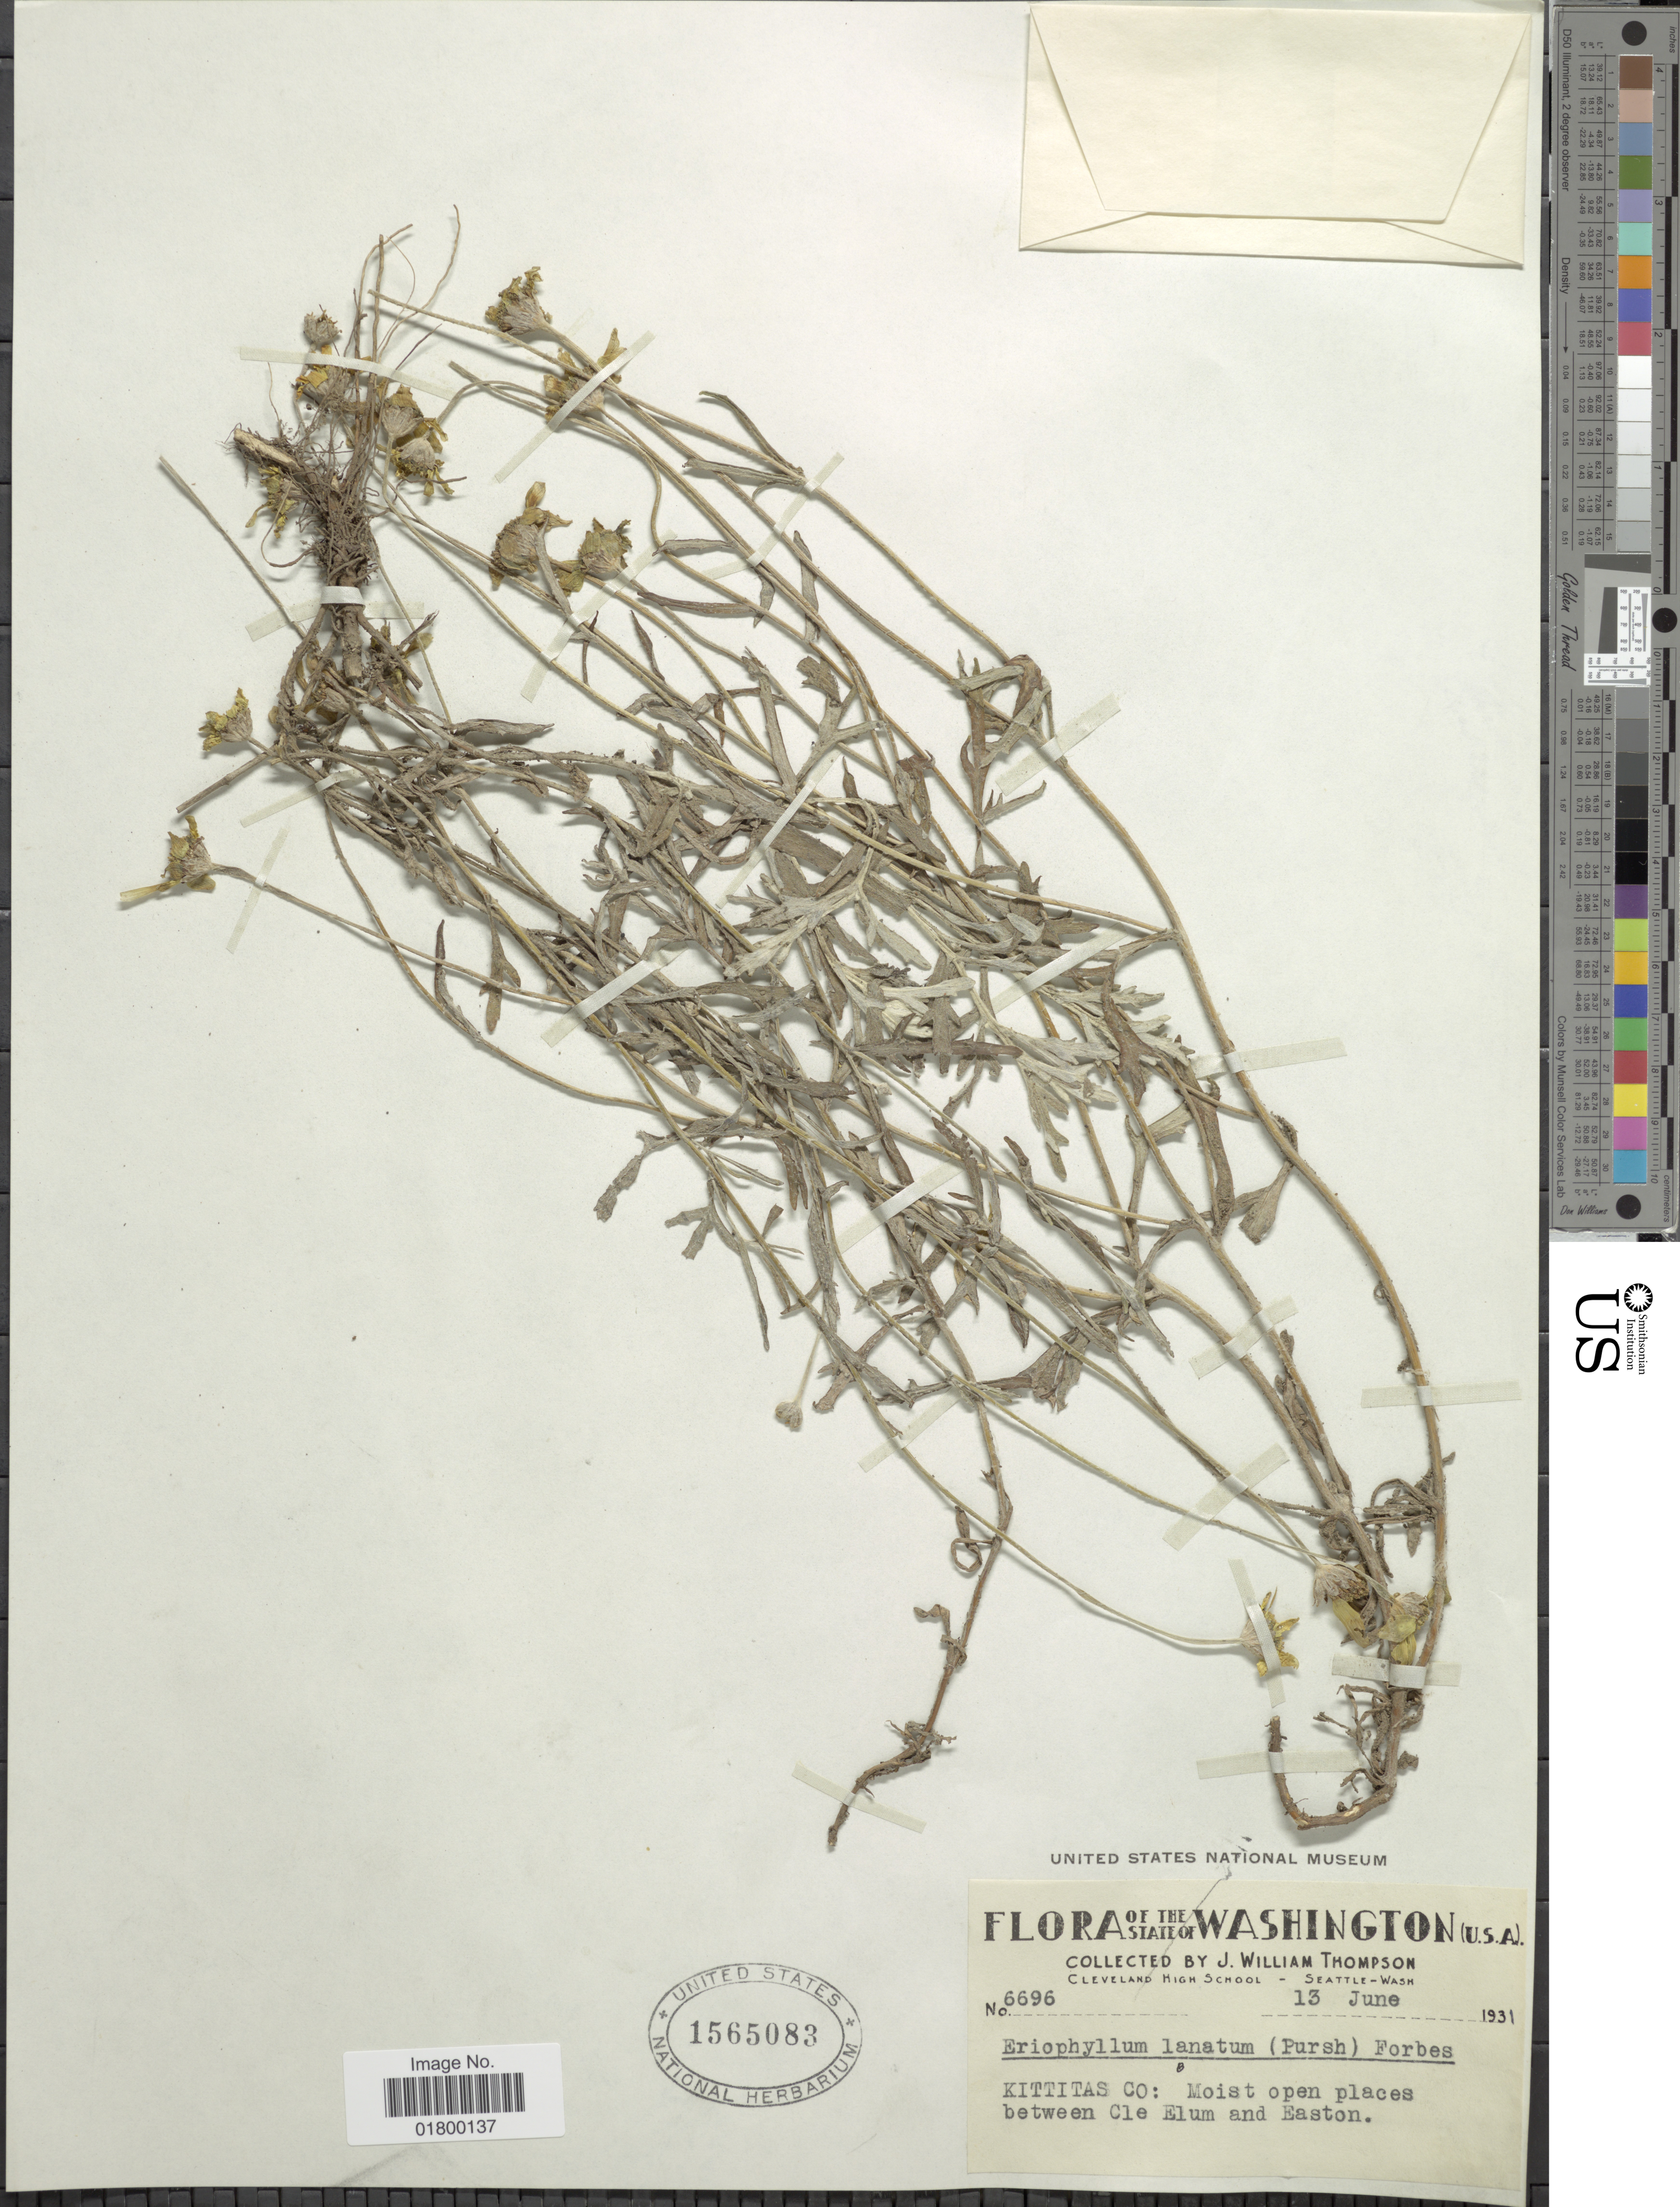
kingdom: Plantae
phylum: Tracheophyta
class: Magnoliopsida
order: Asterales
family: Asteraceae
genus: Eriophyllum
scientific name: Eriophyllum lanatum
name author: (Pursh) J. Forbes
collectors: J. W. Thompson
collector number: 6696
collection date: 1931-06-13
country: United States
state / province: Washington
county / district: Kittitas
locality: Kittitas Co: Moist open places between Cle Elum and Easton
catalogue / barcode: US 1565083